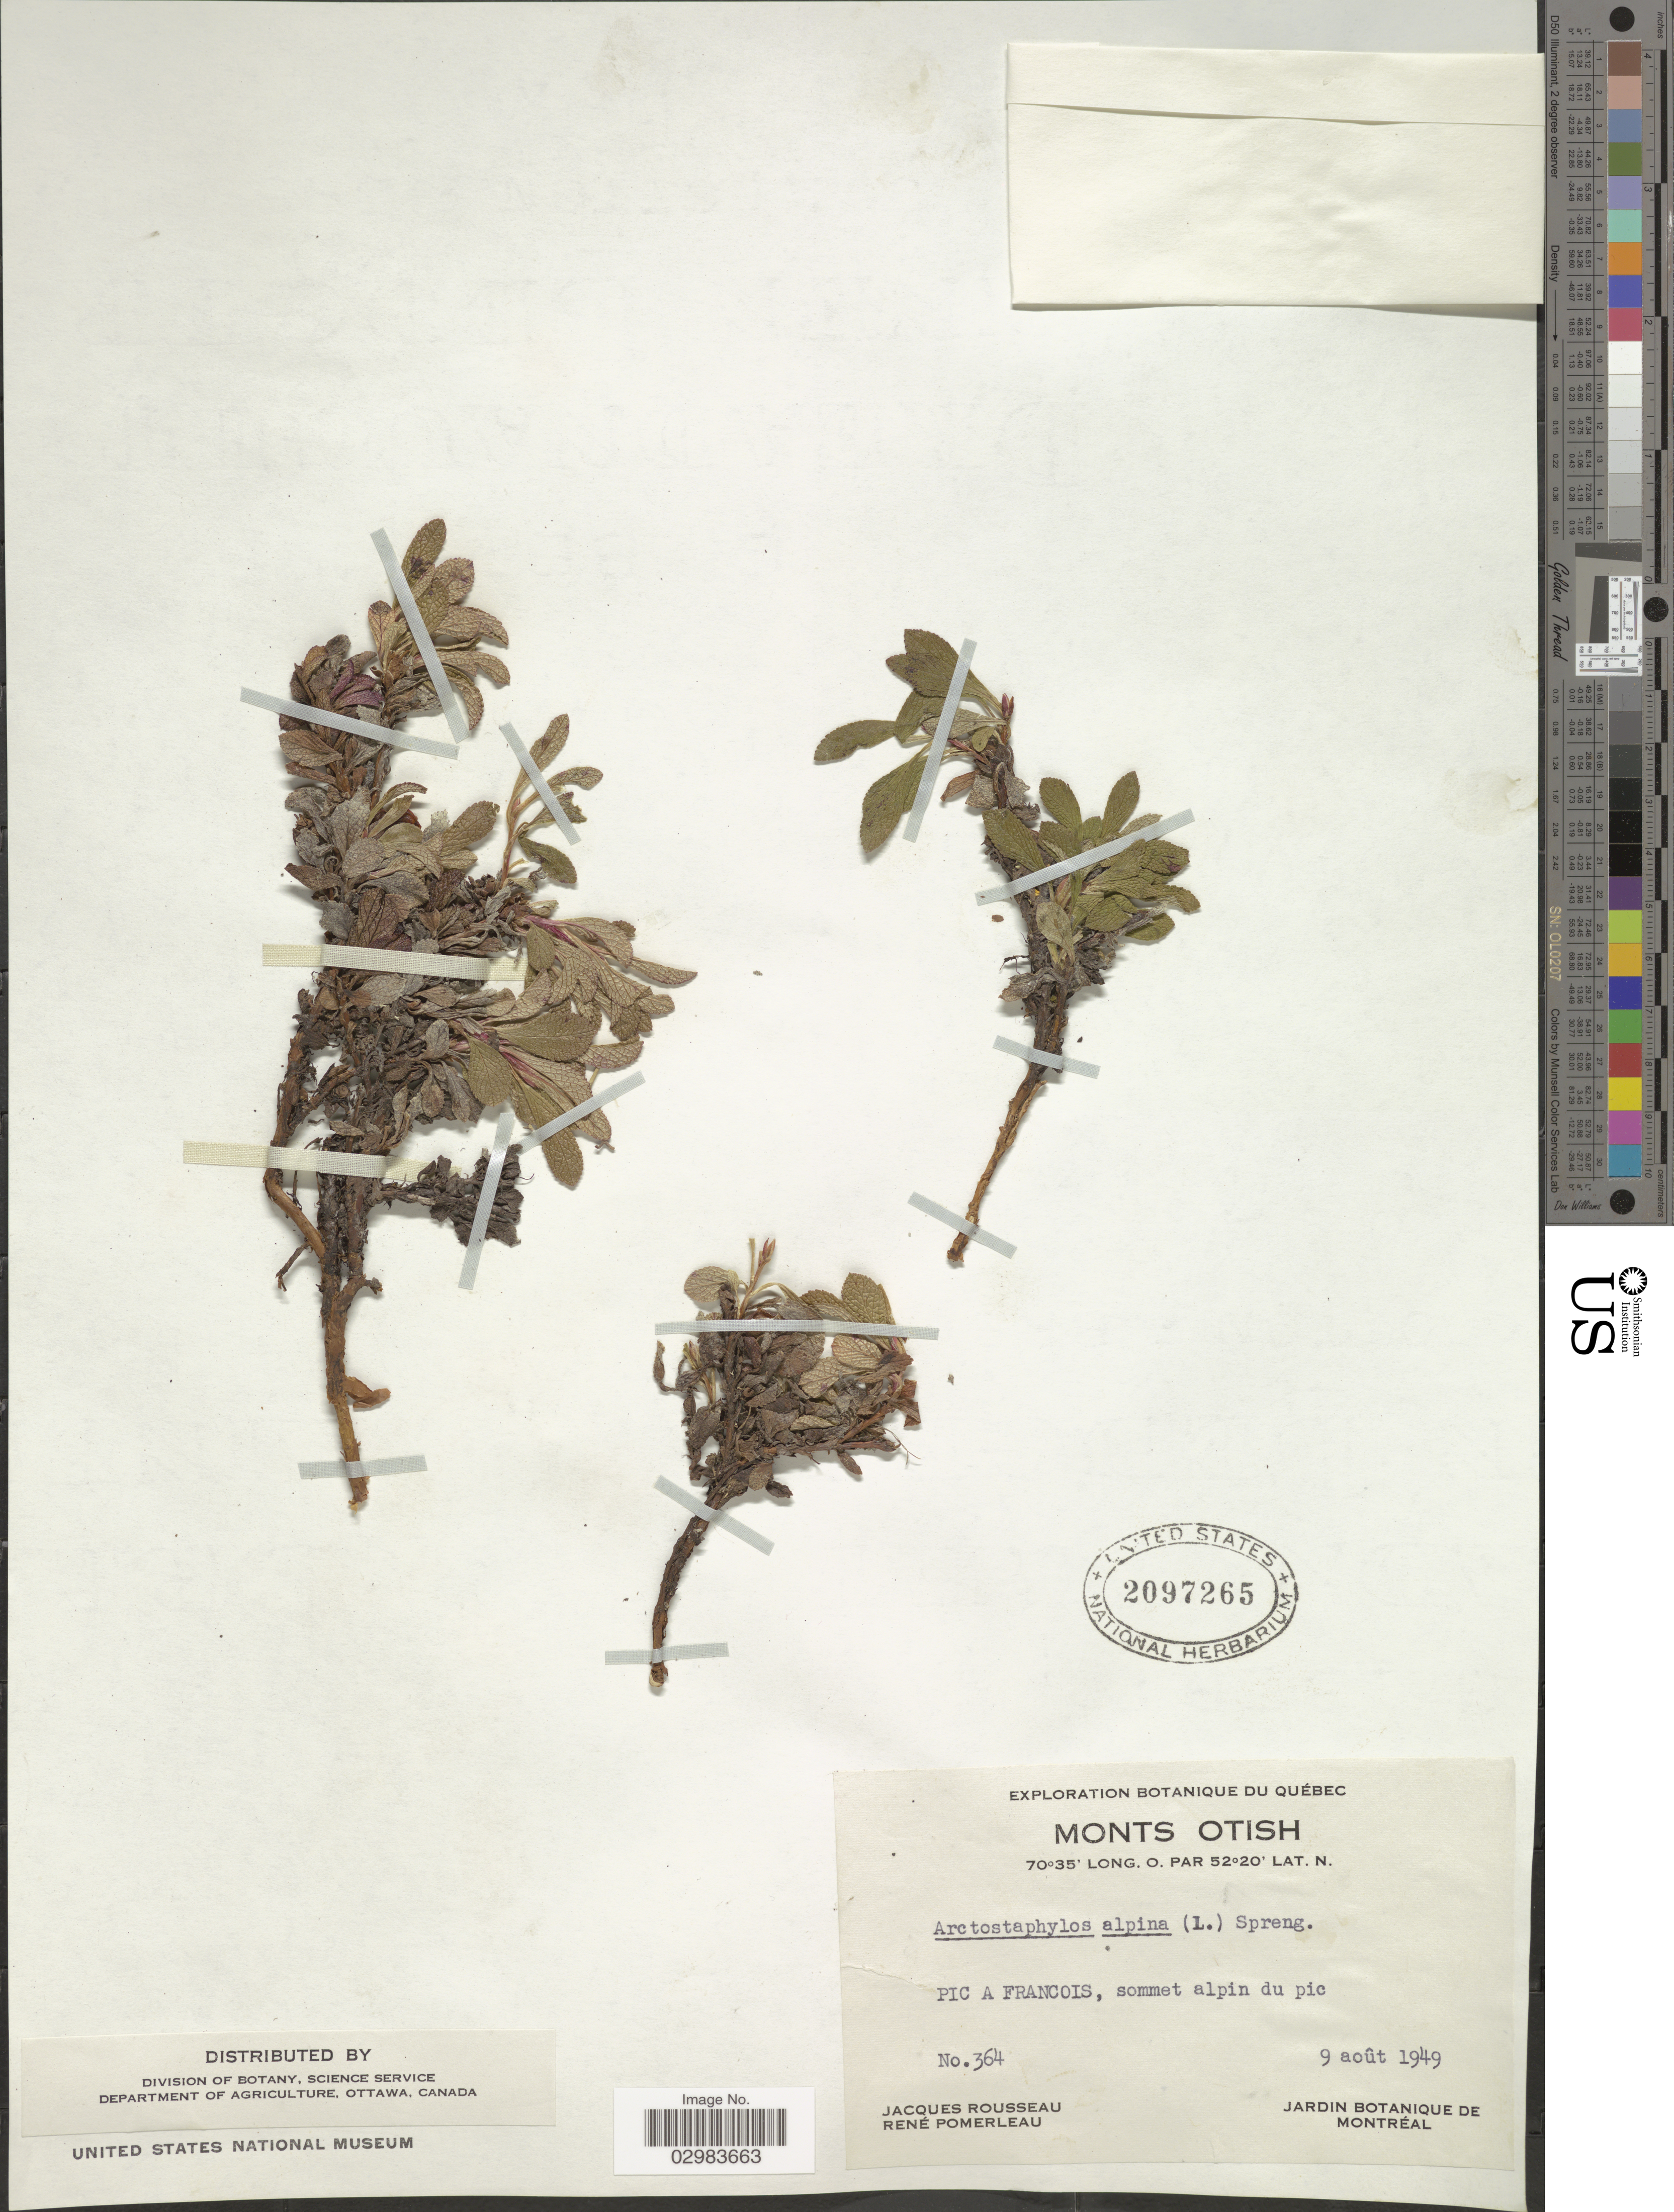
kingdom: Plantae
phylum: Tracheophyta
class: Magnoliopsida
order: Ericales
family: Ericaceae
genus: Arctostaphylos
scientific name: Arctostaphylos alpina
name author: (L.) Spreng.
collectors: J. Rousseau & R. Pomerleau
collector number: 364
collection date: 1949-08-09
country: Canada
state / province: Quebec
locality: Monts Otish. Pic A Francois, sommet alpin du pic.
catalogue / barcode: US 2097265